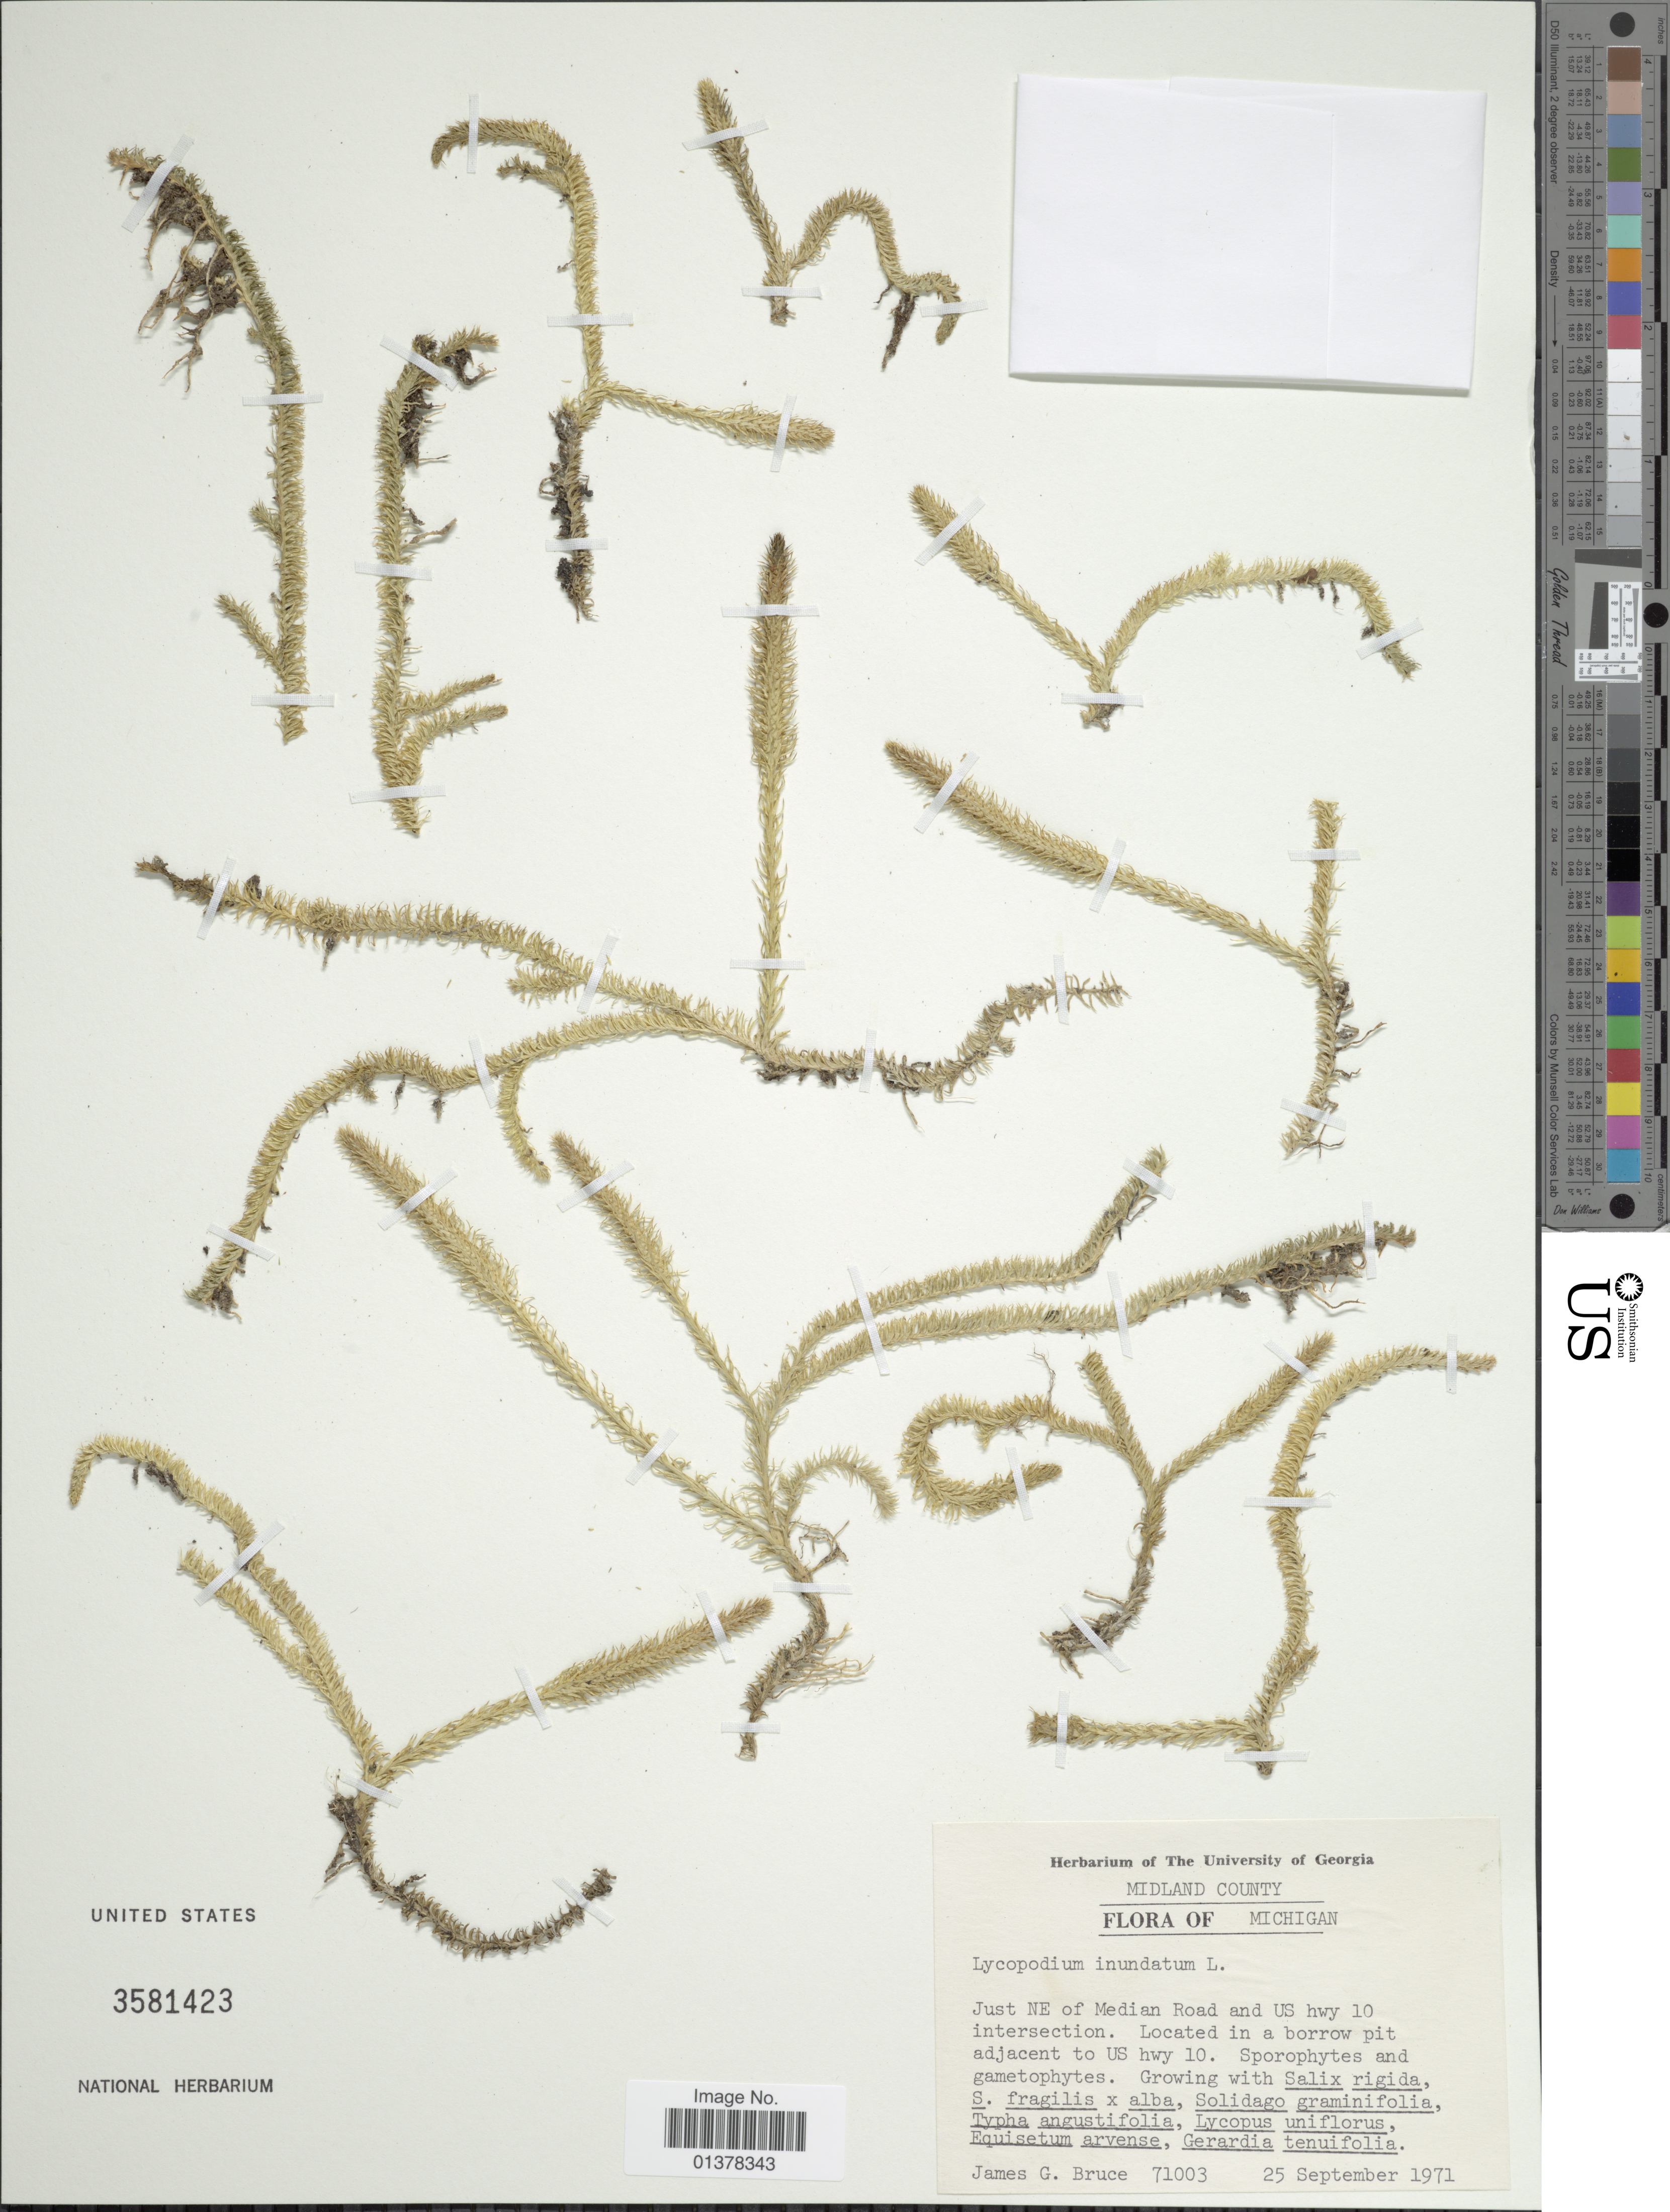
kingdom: Plantae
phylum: Tracheophyta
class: Lycopodiopsida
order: Lycopodiales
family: Lycopodiaceae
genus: Lycopodiella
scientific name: Lycopodiella inundata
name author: (L.) Holub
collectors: J. Bruce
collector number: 71003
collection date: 1971-09-25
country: United States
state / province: Michigan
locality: Midland County, Just NE of Median Road and US hwy 10 intersection, Located in a borrow pit adjacent to US hwy 10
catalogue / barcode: US 3581423